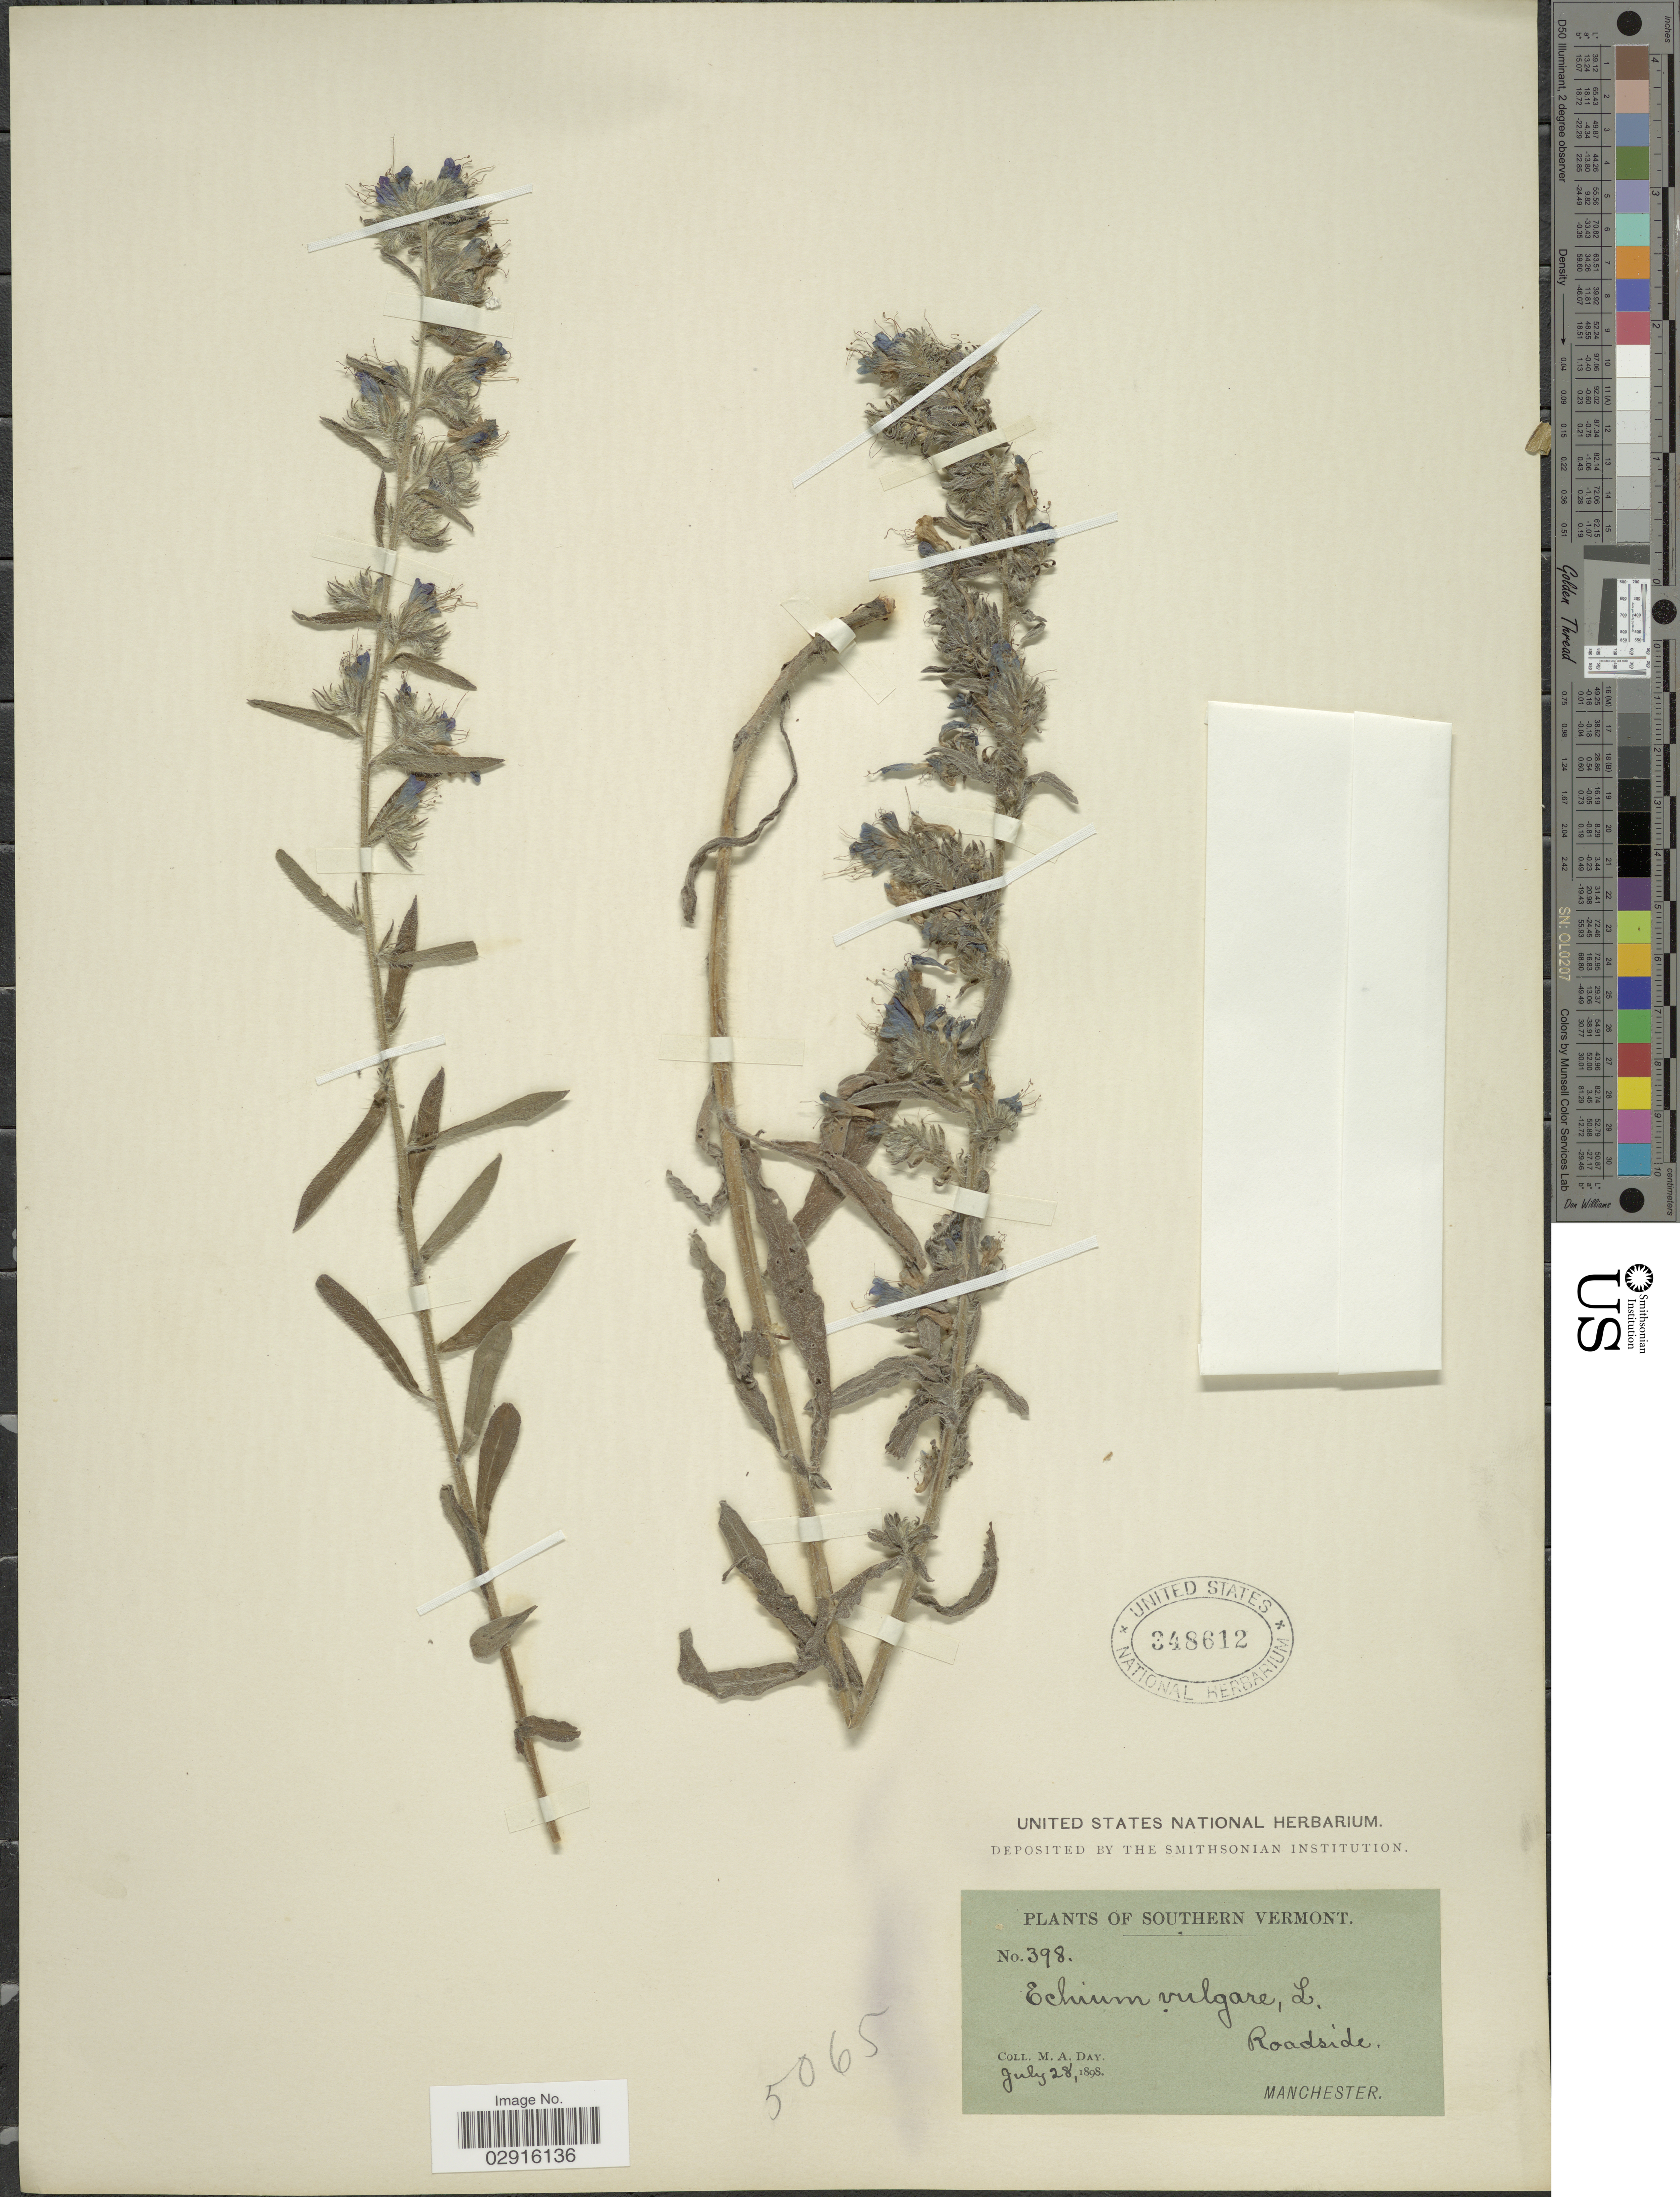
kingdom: Plantae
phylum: Tracheophyta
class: Magnoliopsida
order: Boraginales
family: Boraginaceae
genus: Echium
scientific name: Echium vulgare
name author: L.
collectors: M. Day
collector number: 398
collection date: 1898-07-28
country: United States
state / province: Vermont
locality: Southern Vermont. Roadside. Manchester.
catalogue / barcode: US 348612